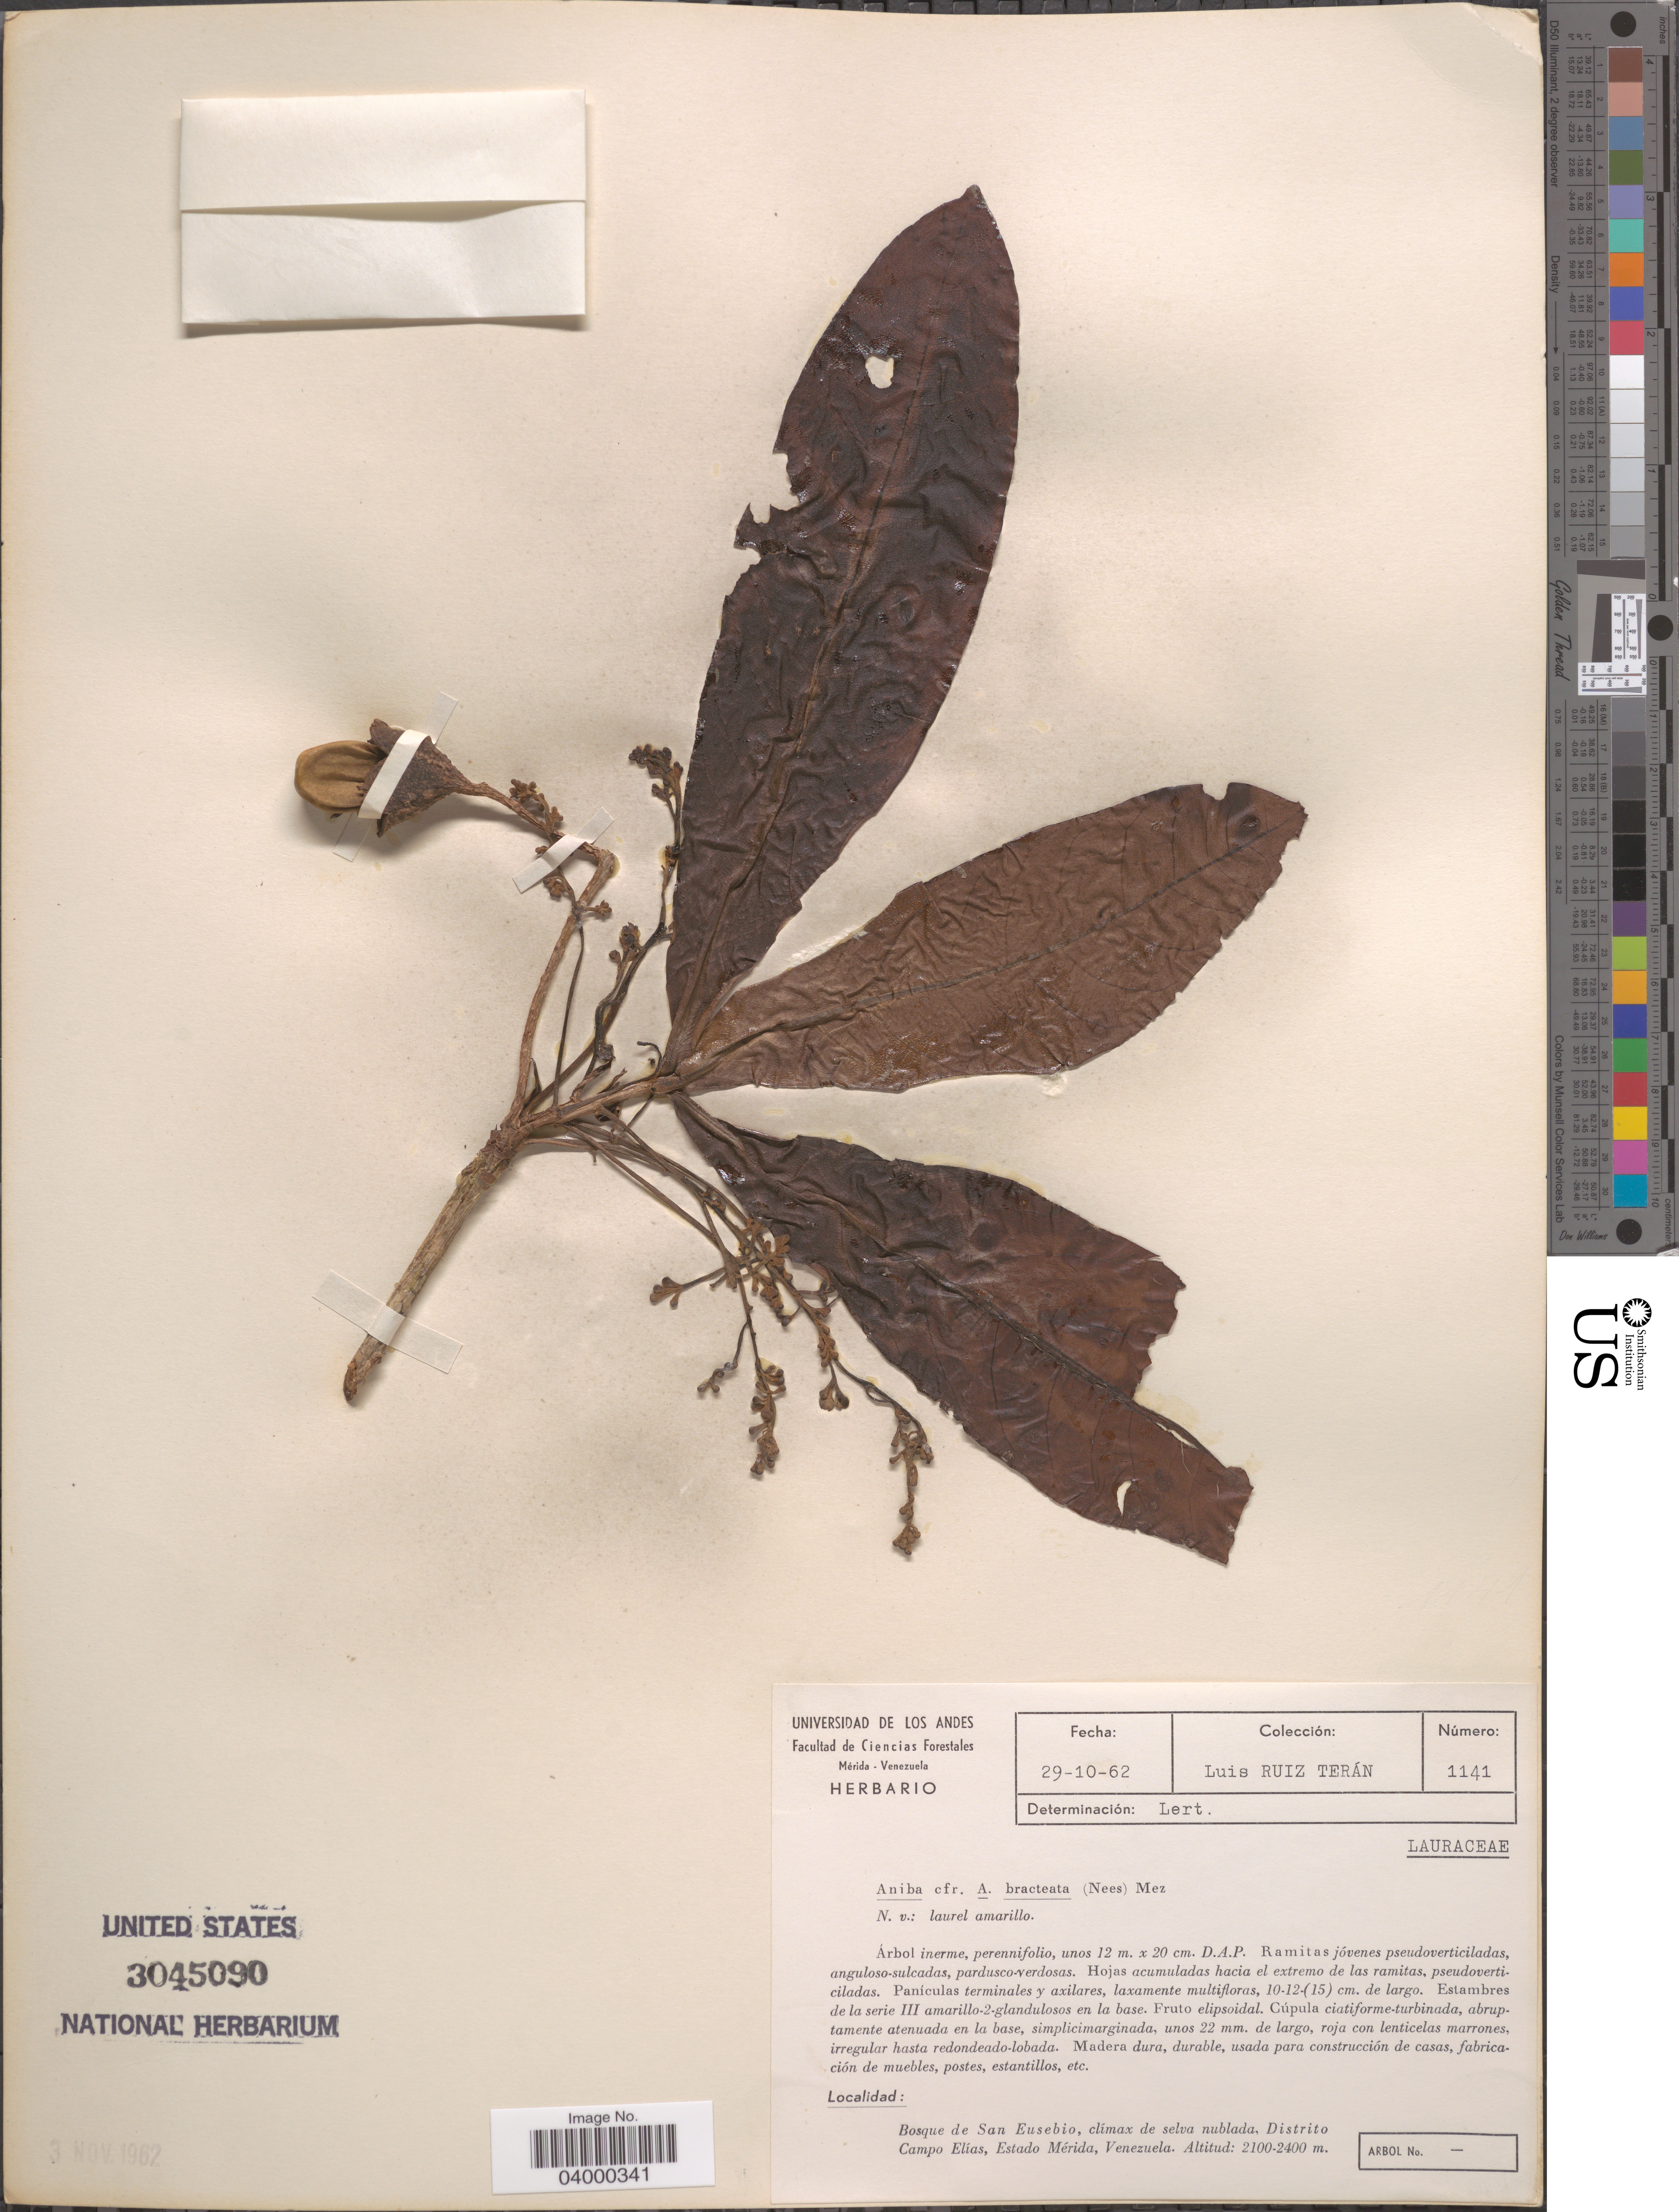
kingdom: Plantae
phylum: Tracheophyta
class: Magnoliopsida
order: Laurales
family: Lauraceae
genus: Aniba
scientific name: Aniba bracteata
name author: (Nees) Mez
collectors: L. Teran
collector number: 1141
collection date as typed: Transcribed d/m/y: 29/10/62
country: Venezuela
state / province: Merida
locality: Bosque de San Eusebio, clímax de selva nublada, Distrito Campo Elías.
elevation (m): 2100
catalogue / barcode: US 3045090